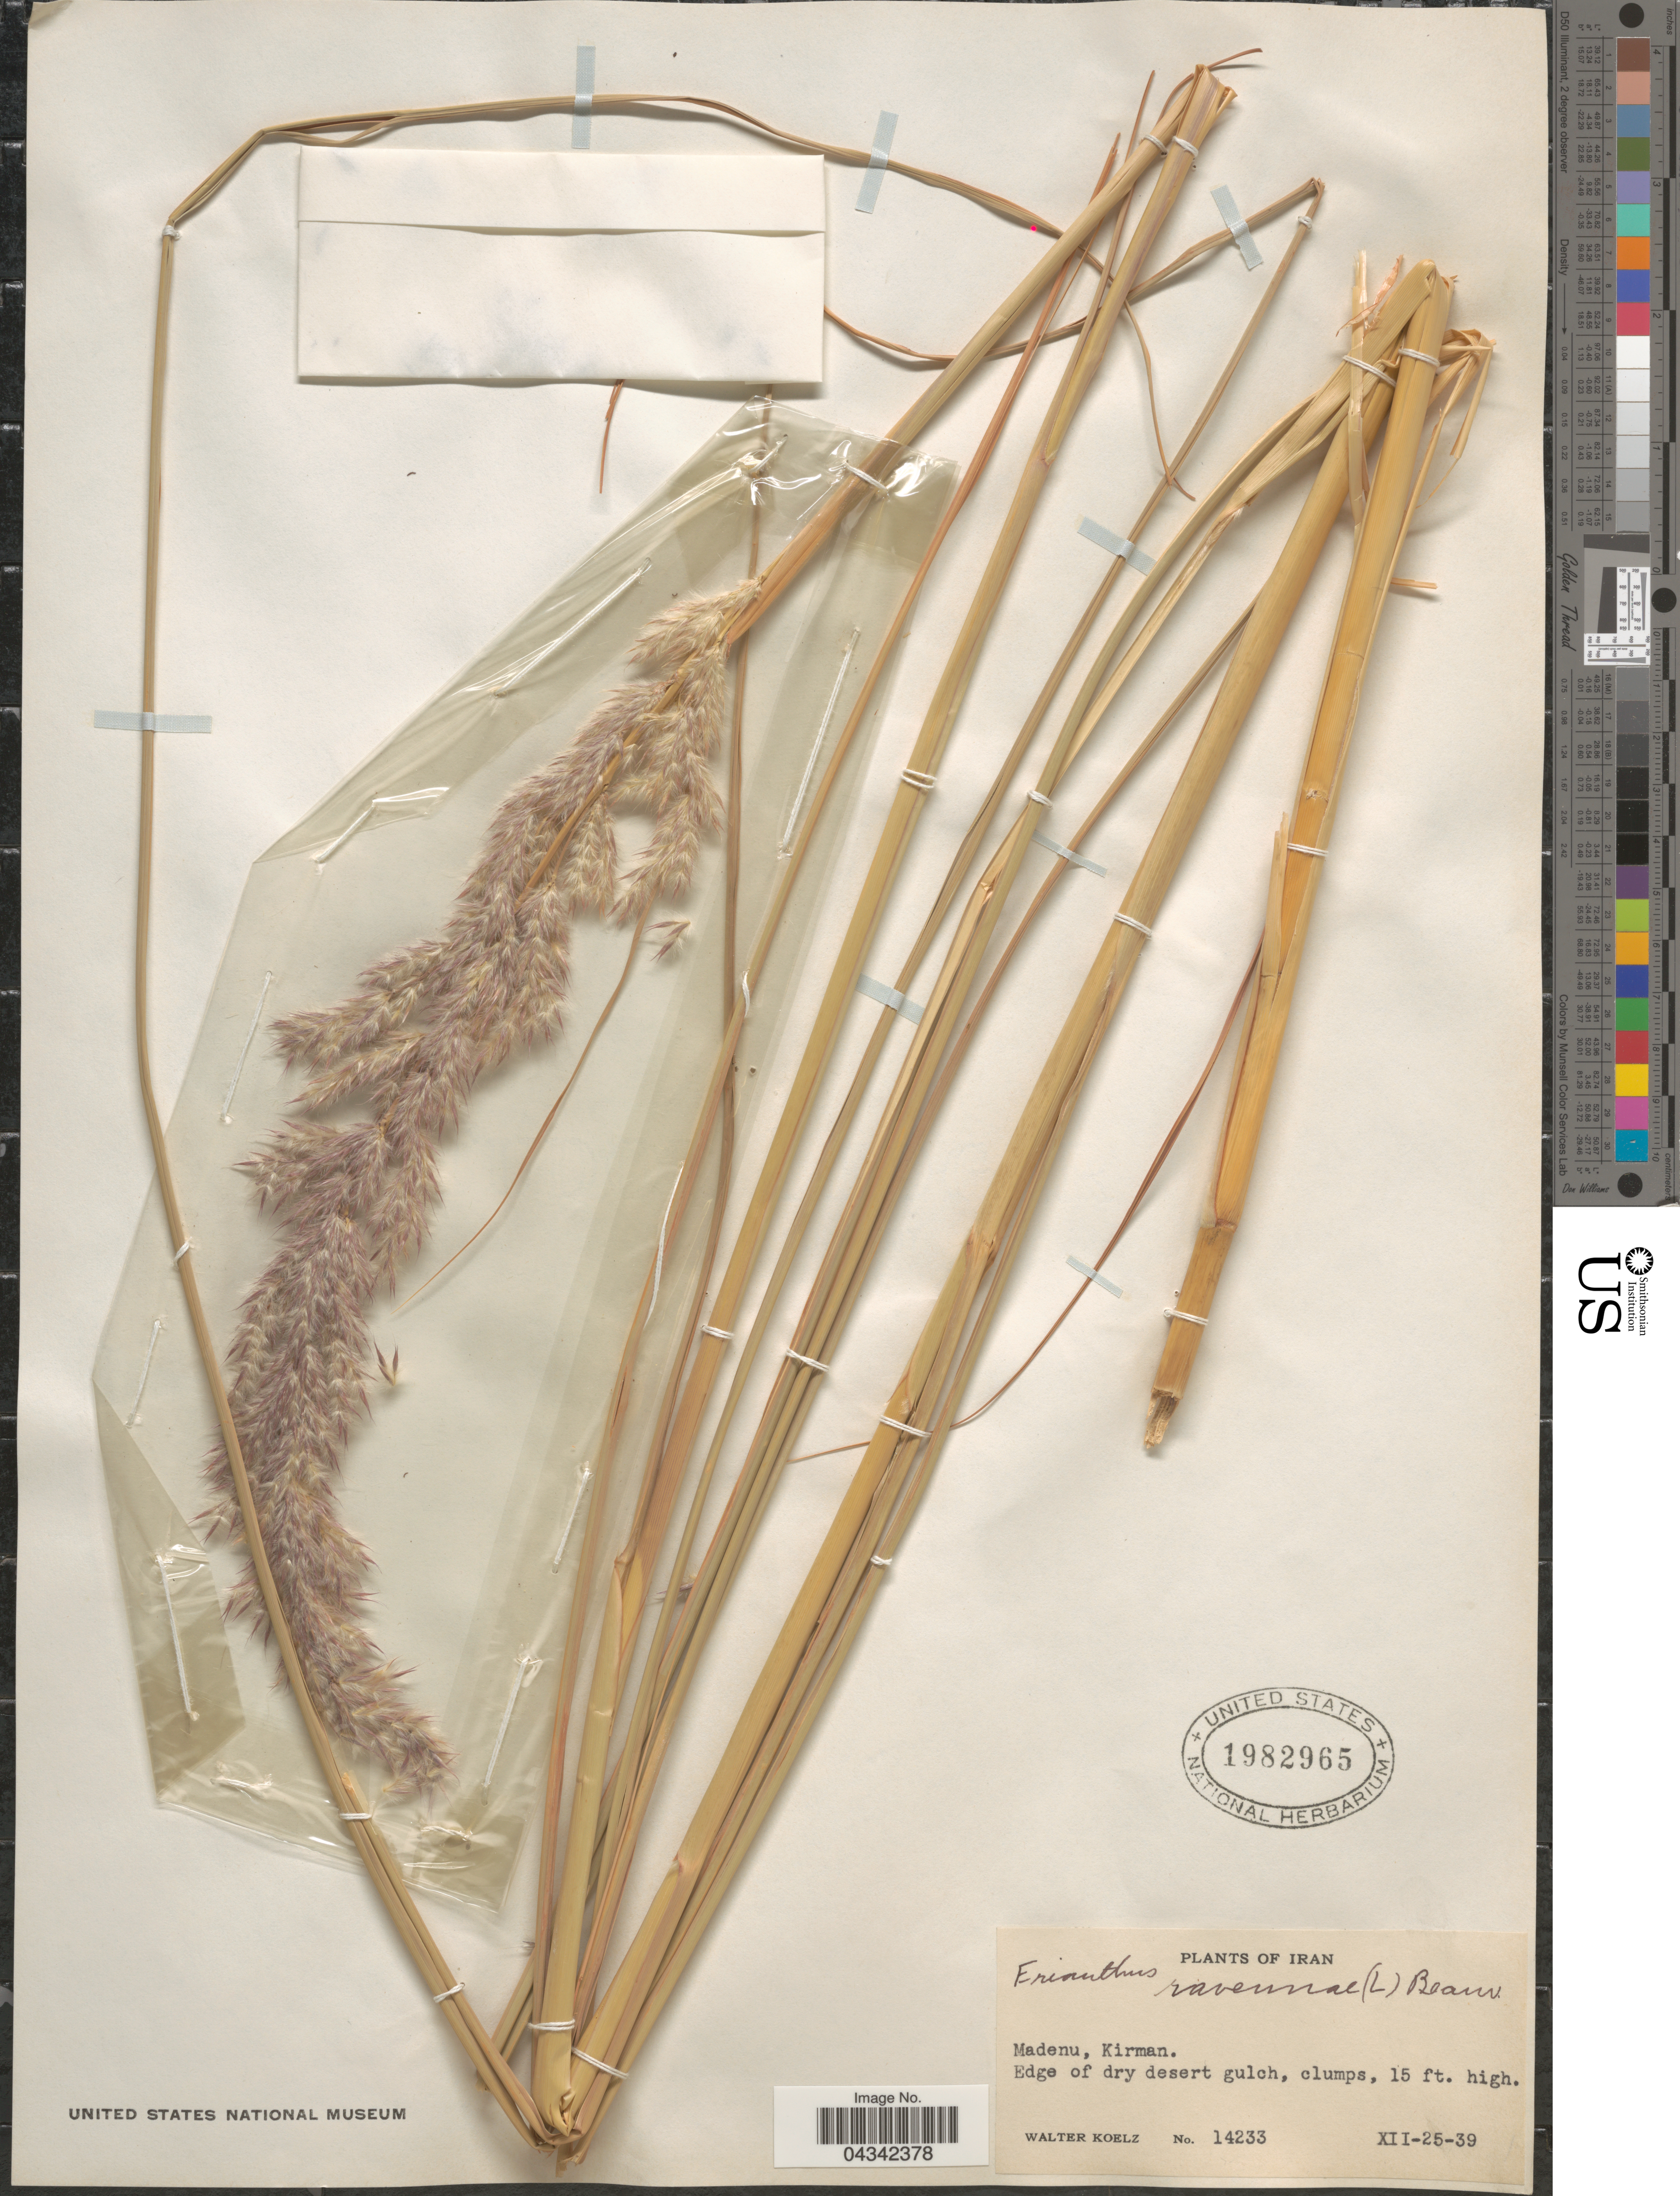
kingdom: Plantae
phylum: Tracheophyta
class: Liliopsida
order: Poales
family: Poaceae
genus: Tripidium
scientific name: Tripidium ravennae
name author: (L.) H. Scholz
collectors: W. N. Koelz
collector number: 14233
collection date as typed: Transcribed d/m/y: 25/12/39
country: Iran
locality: Madenu, Kirman. Edge of dry desert gulch.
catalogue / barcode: US 1982965